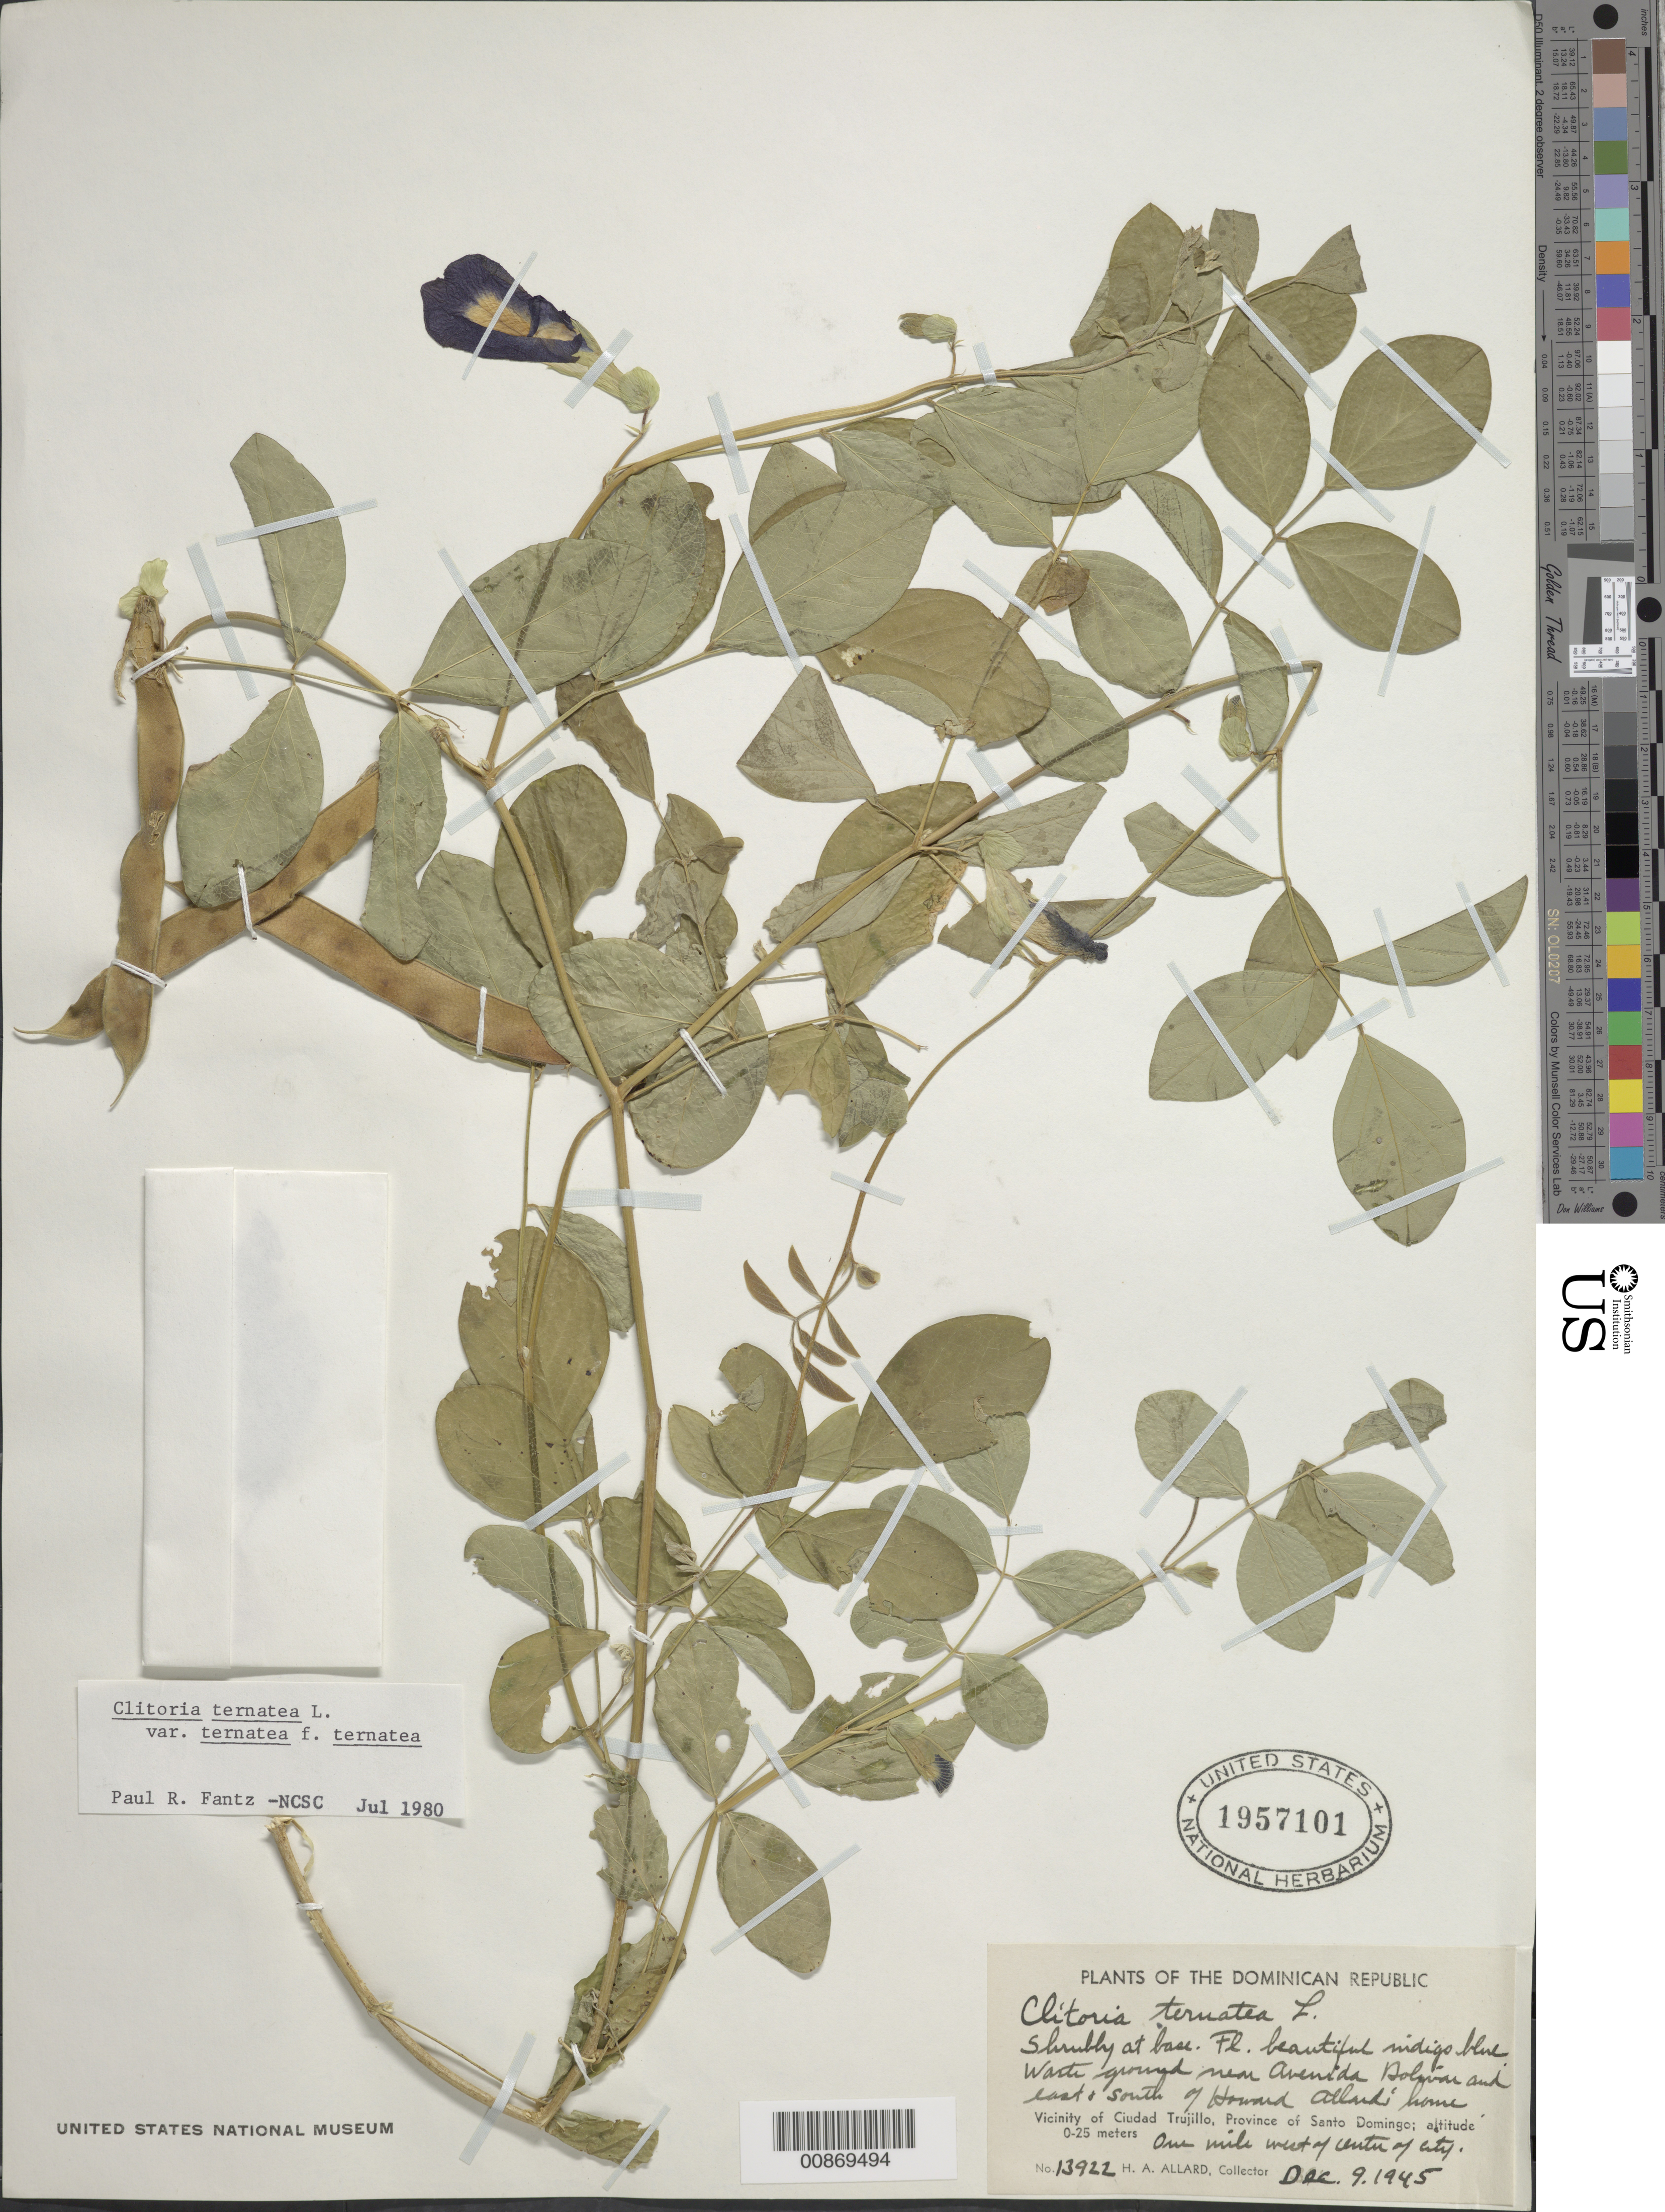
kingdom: Plantae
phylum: Tracheophyta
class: Magnoliopsida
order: Fabales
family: Fabaceae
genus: Clitoria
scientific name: Clitoria ternatea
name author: L.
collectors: H. A. Allard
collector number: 13922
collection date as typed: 09 Dec 1945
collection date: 1945-12-09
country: Dominican Republic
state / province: Distrito Nacional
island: Hispaniola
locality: Vicinity of Ciudad Trujillo, Province of Santo Domingo (obsolete). Waste ground near Avenida Bolivar and east & south of of Howard Allard's home, one mile west of center of city.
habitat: Waste ground.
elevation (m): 0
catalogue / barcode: US 1957101